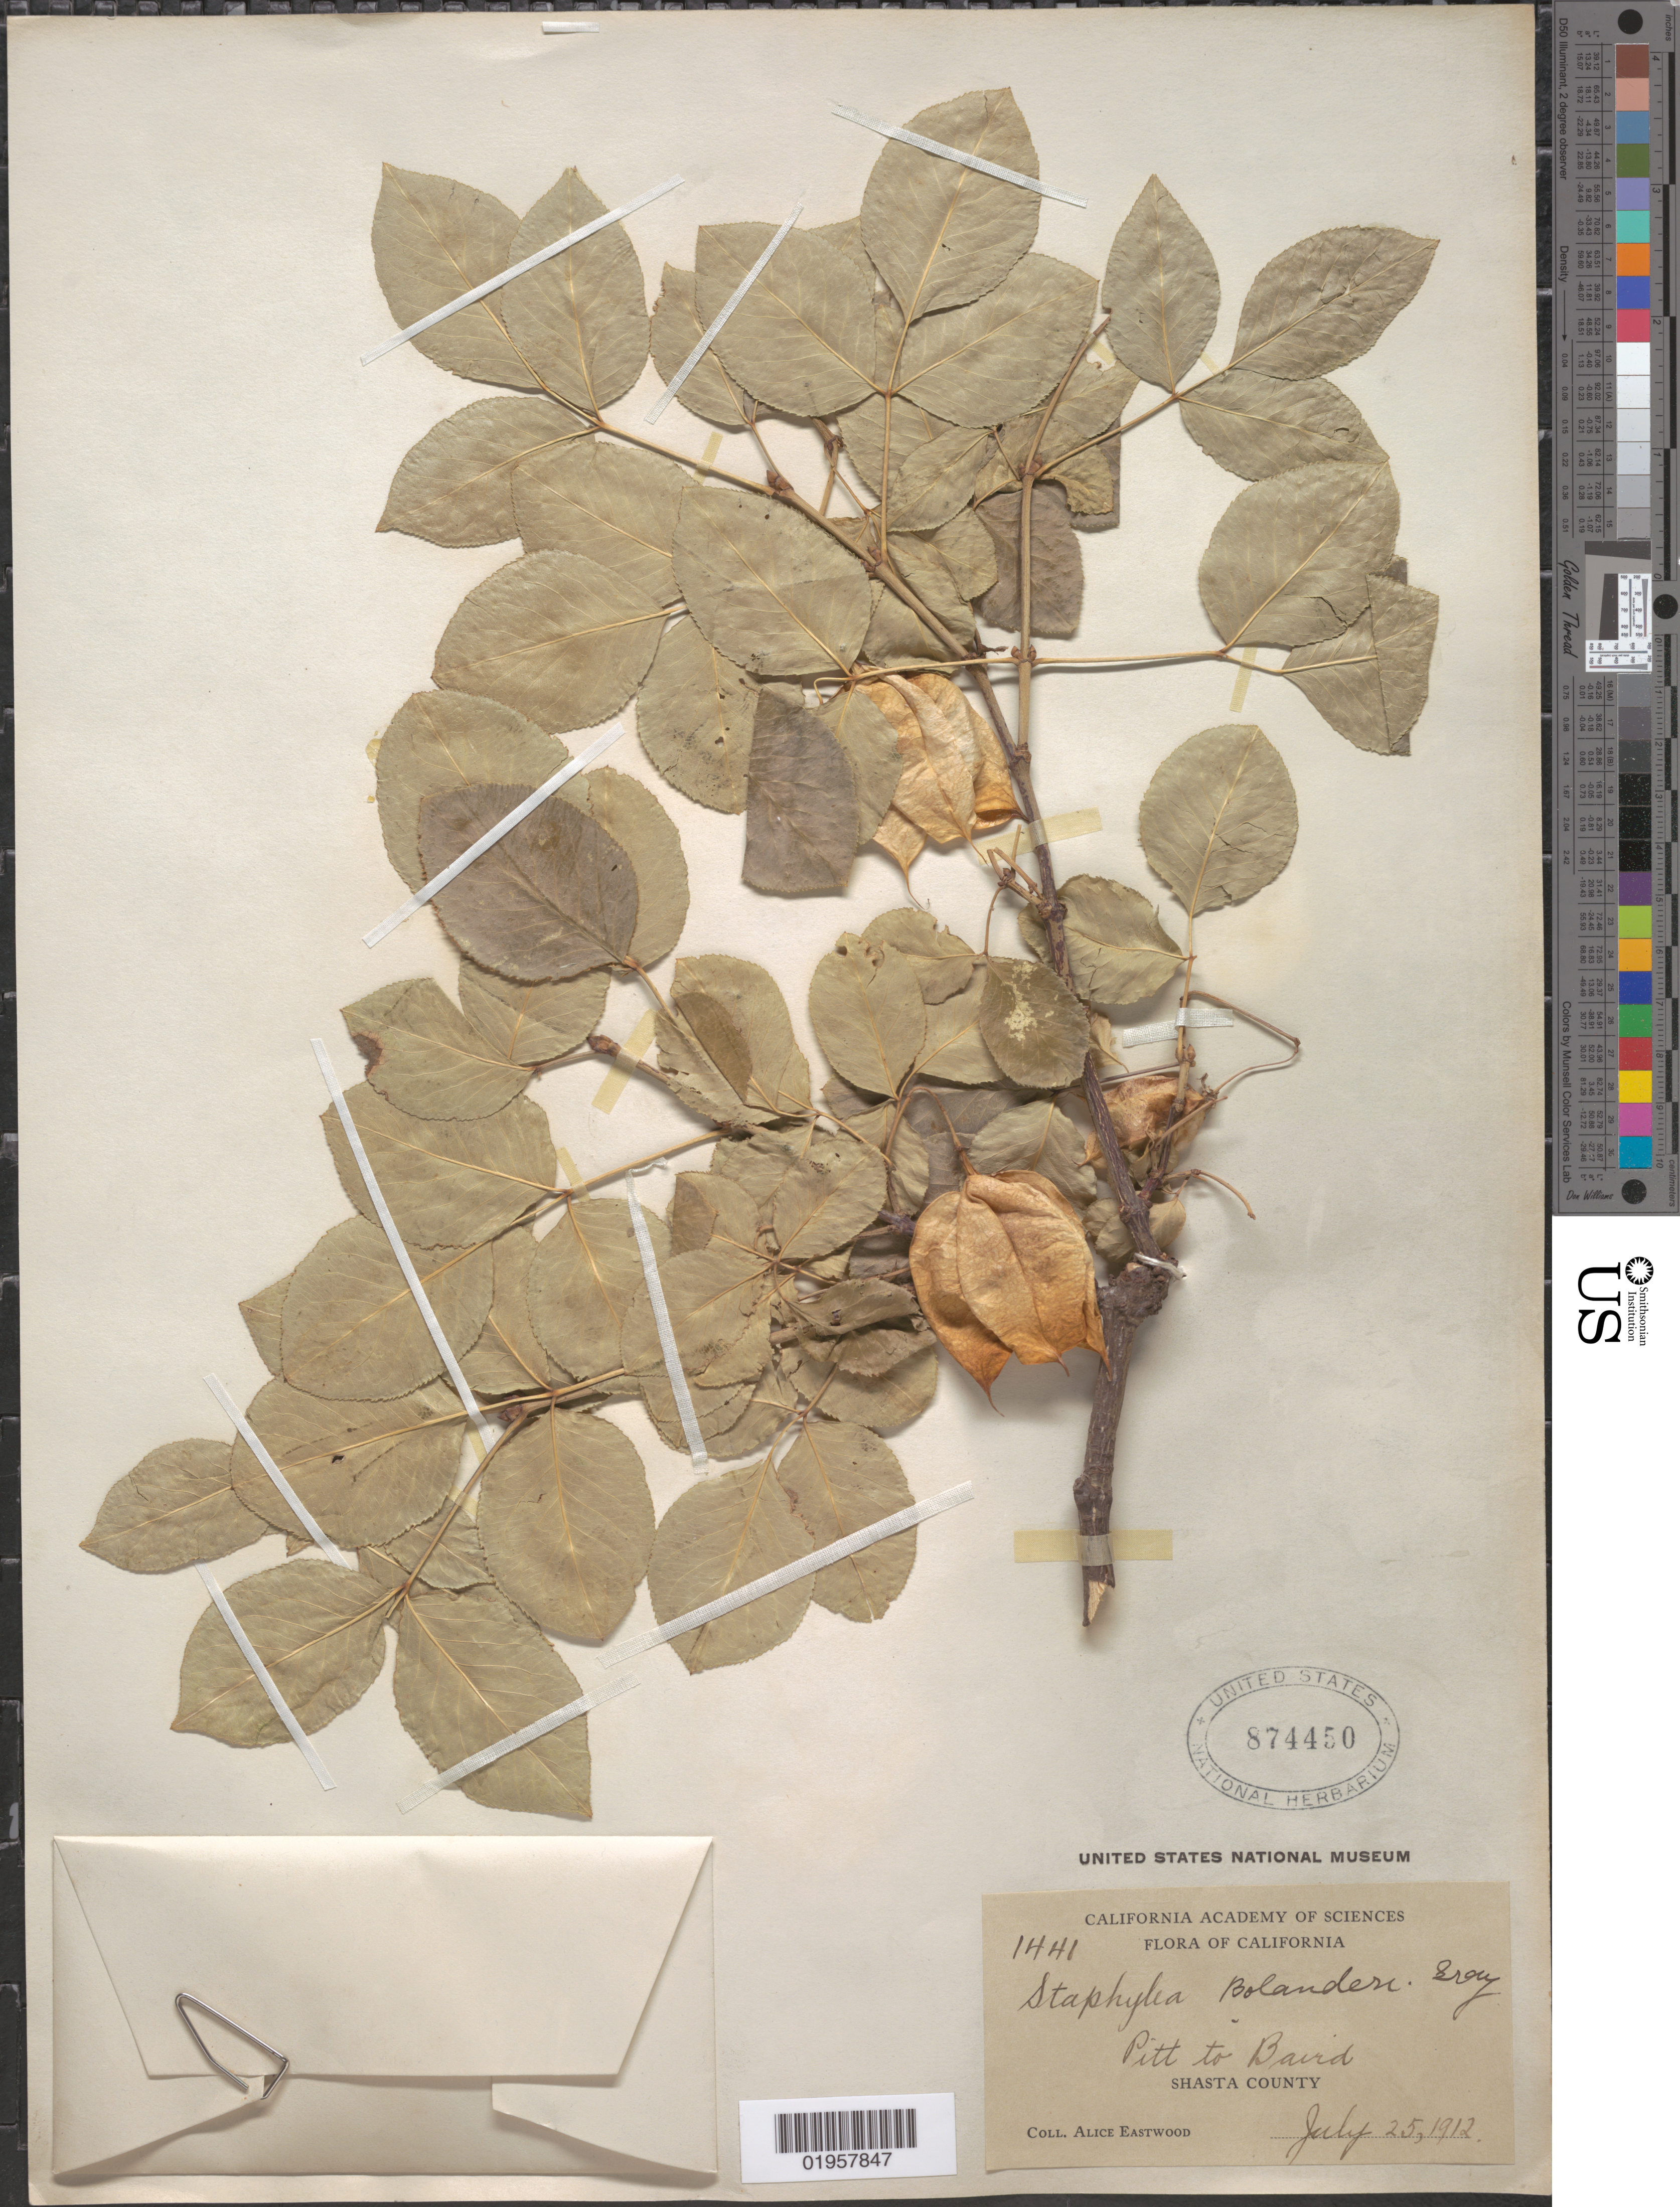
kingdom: Plantae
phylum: Tracheophyta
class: Magnoliopsida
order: Crossosomatales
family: Staphyleaceae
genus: Staphylea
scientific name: Staphylea bolanderi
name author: A. Gray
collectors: A. Eastwood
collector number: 1441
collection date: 1912-07-25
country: United States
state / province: California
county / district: Shasta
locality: Pitt to Baird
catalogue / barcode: US 874450